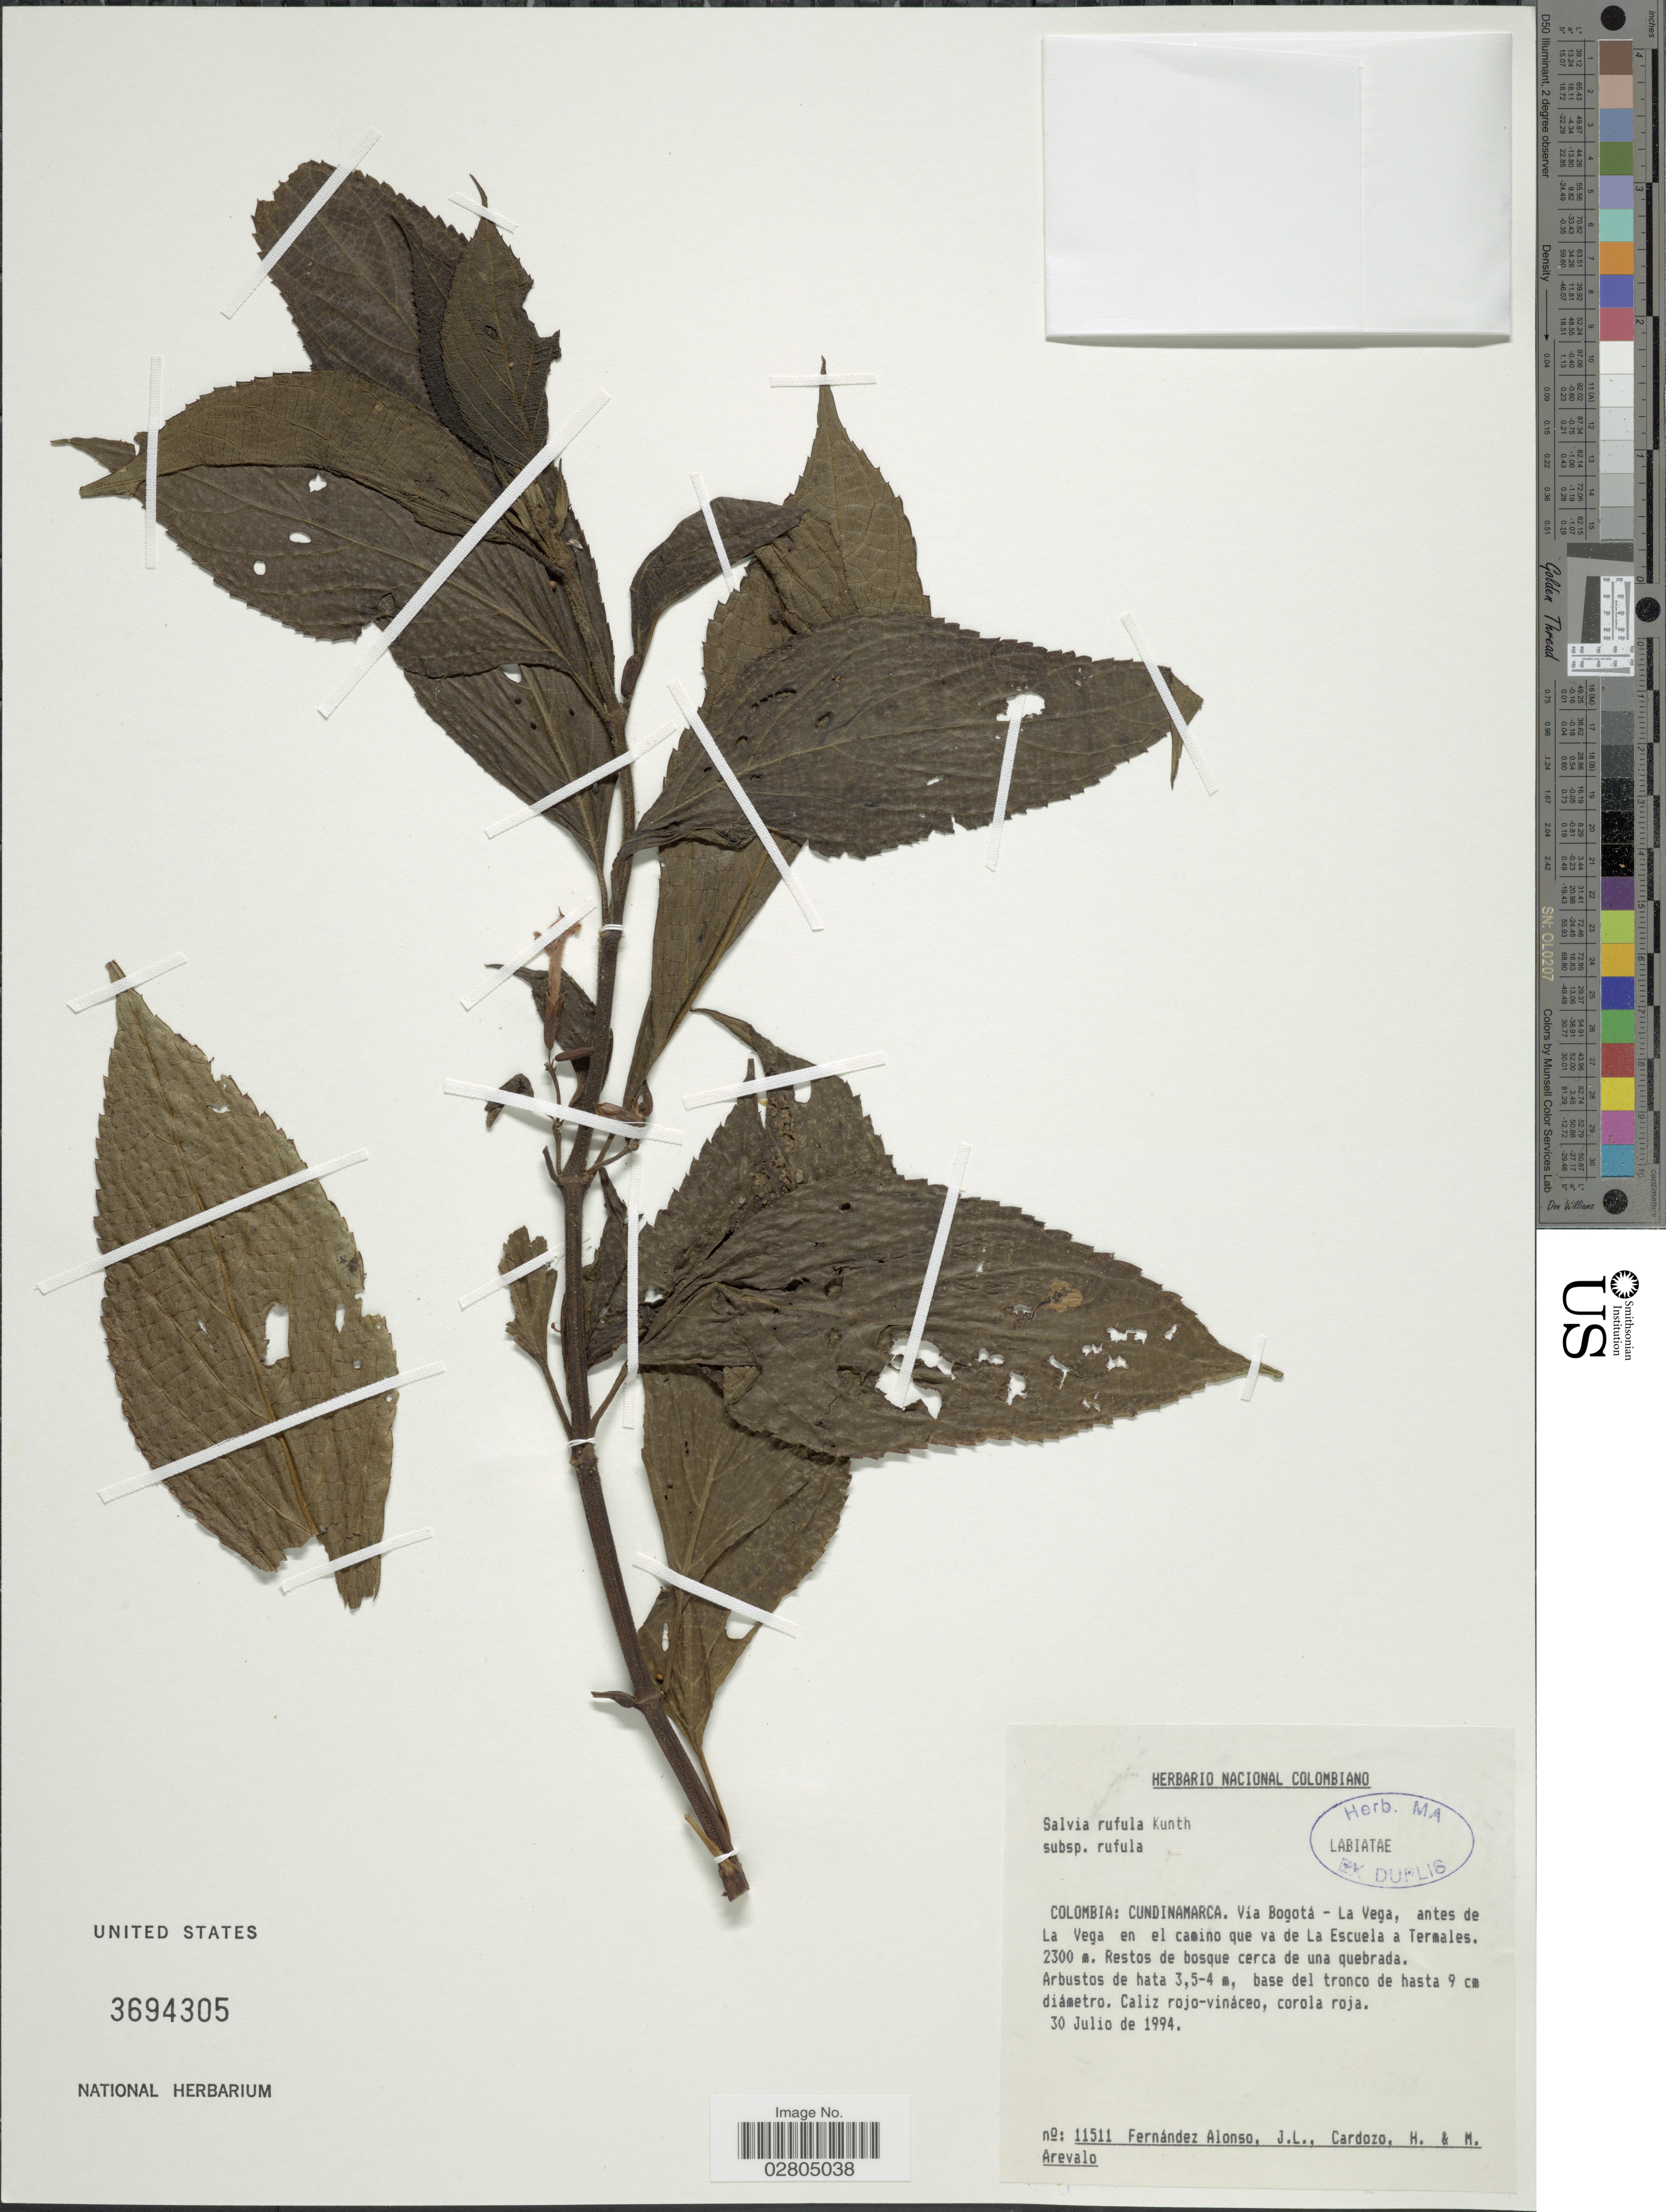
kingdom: Plantae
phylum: Tracheophyta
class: Magnoliopsida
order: Lamiales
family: Lamiaceae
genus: Salvia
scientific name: Salvia rufula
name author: Kunth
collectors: J. L. Fernández-Alonso, H. Cardozo & M. Arevalo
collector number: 11511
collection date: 1994-07-30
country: Colombia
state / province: Cundinamarca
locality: Vía Bogotá - La Vega, antes de La Vega en el camino que va de La Escuela a Termales.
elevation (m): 2300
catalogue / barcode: US 3694305